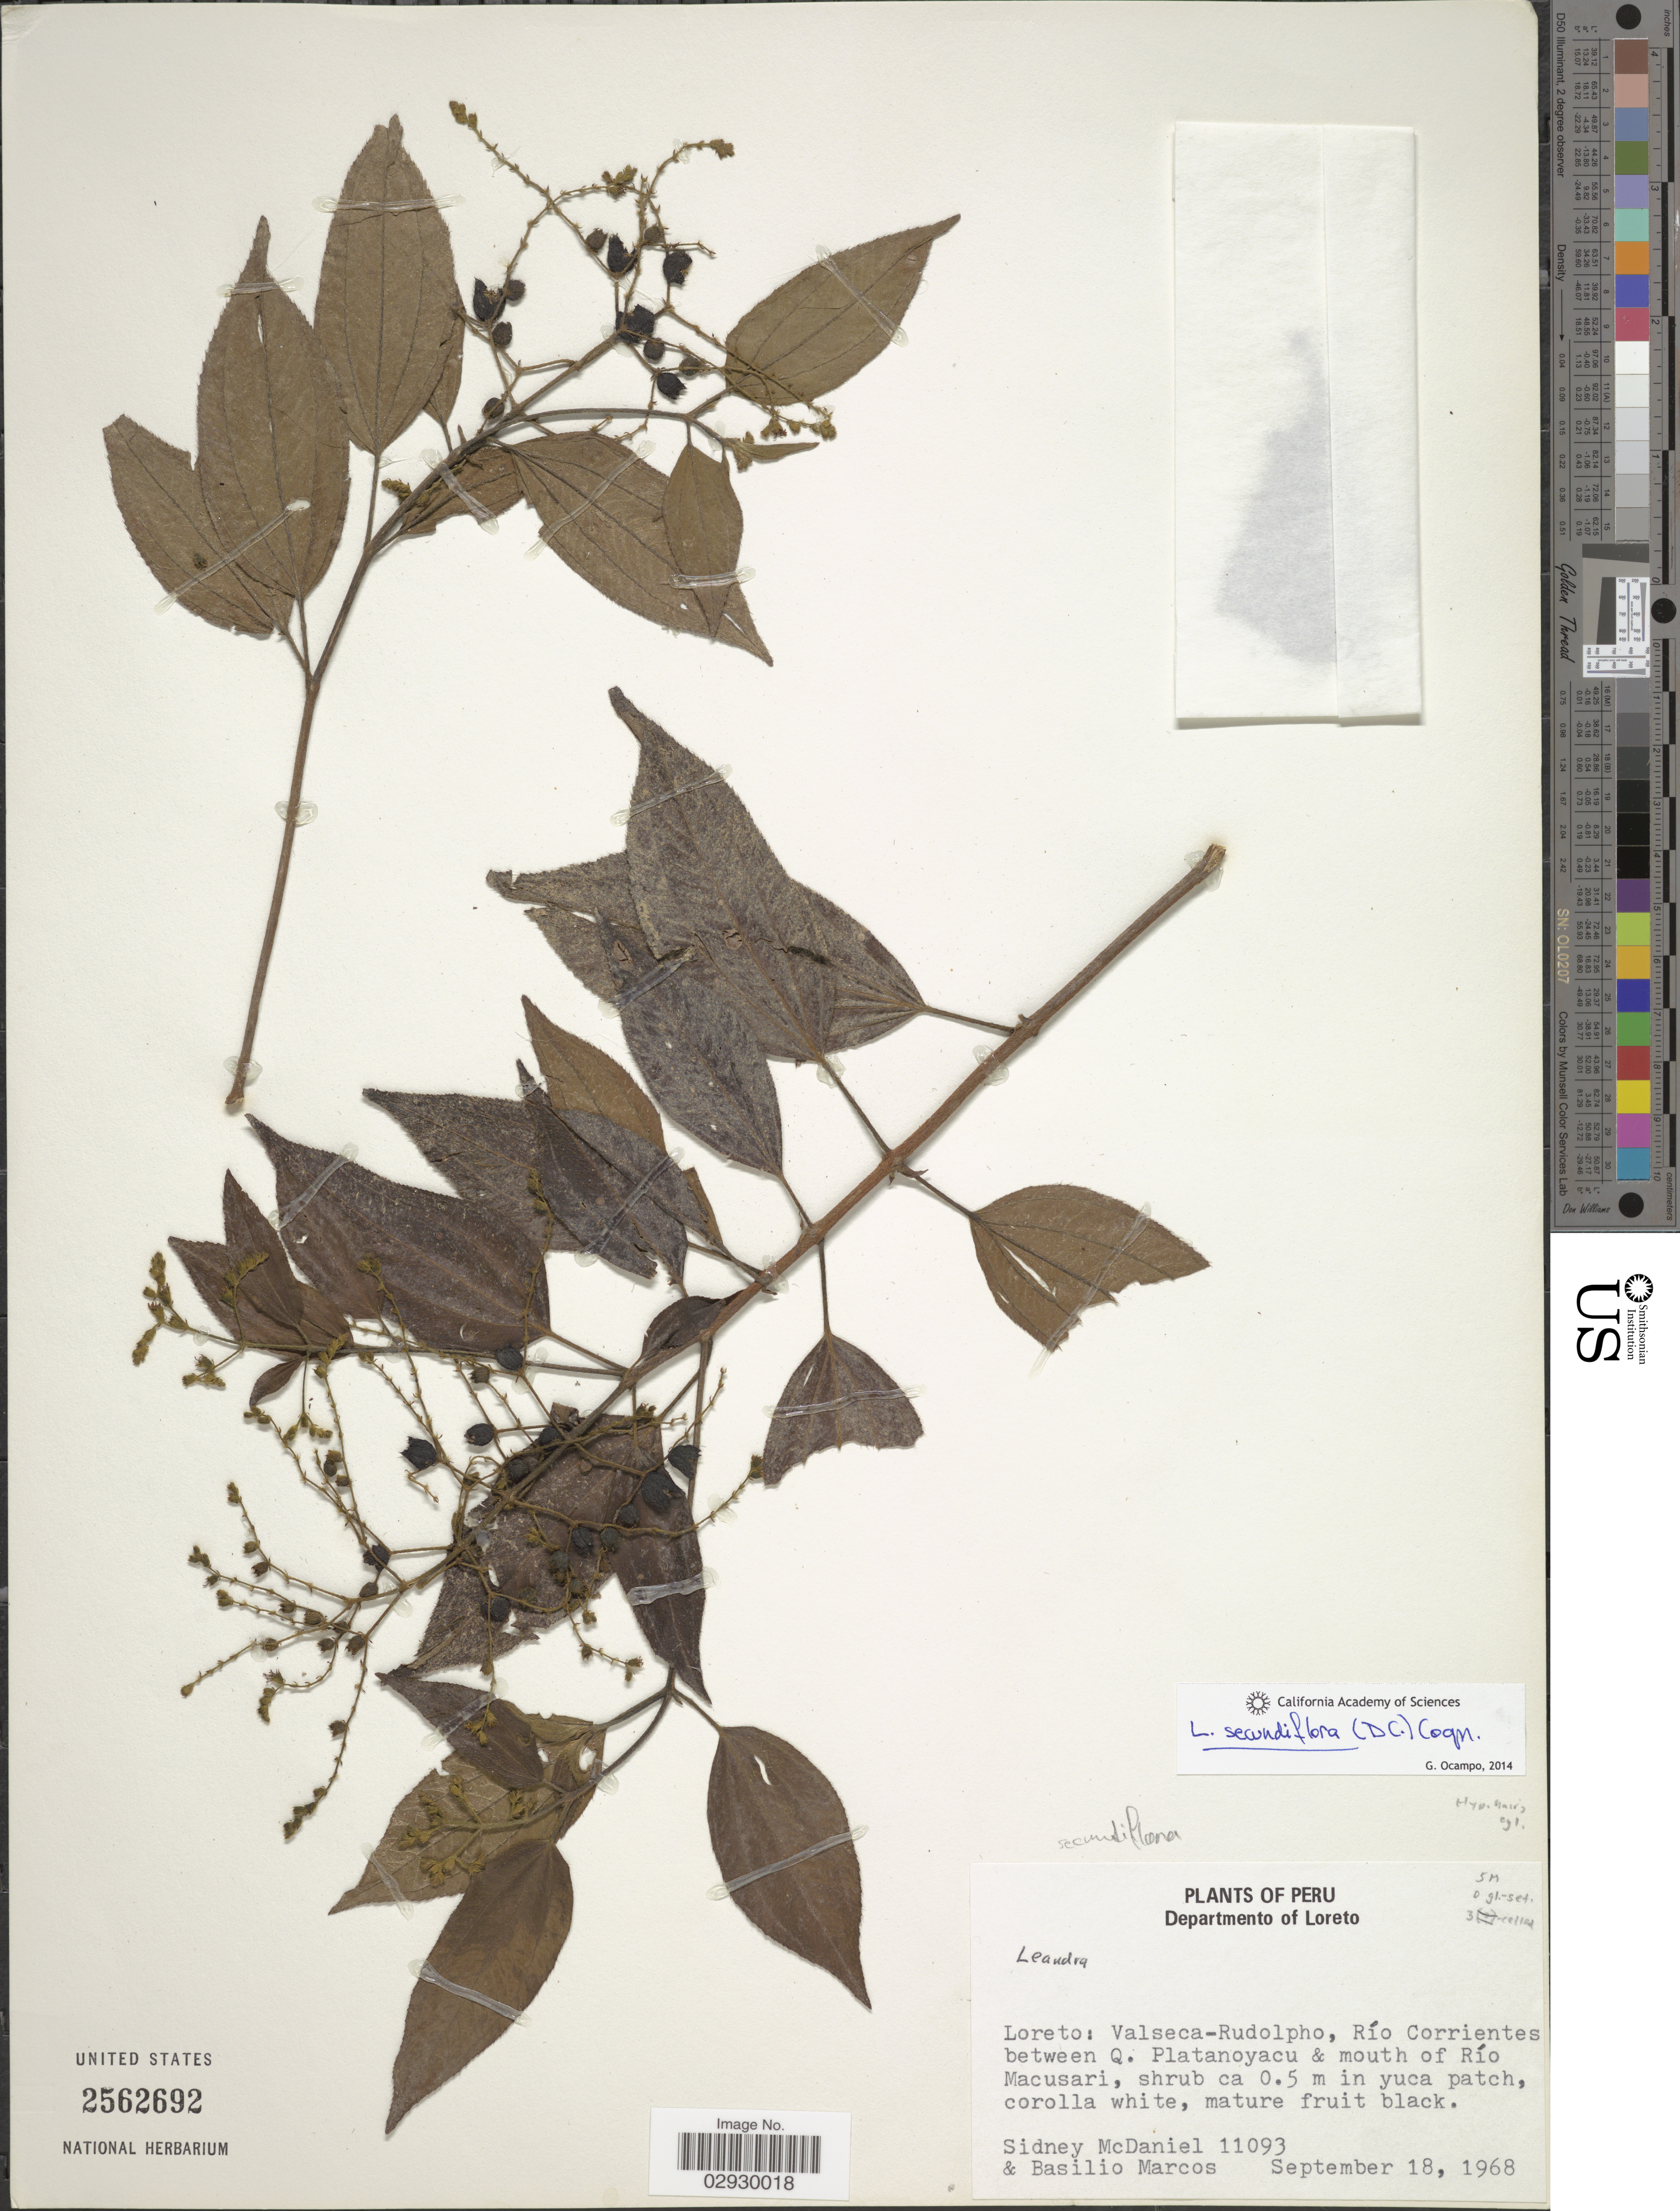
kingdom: Plantae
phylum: Tracheophyta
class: Magnoliopsida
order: Myrtales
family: Melastomataceae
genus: Leandra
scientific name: Leandra secundiflora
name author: (DC.) Cogn.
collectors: S. McDaniel & B. Marcos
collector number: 11093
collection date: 1968-09-18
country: Peru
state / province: Loreto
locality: Departmento of Loreto, Valseca-Rudolpho, Río Corrientes between Q. Platanoyacu & mouth of Río Macusari.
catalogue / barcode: US 2562692